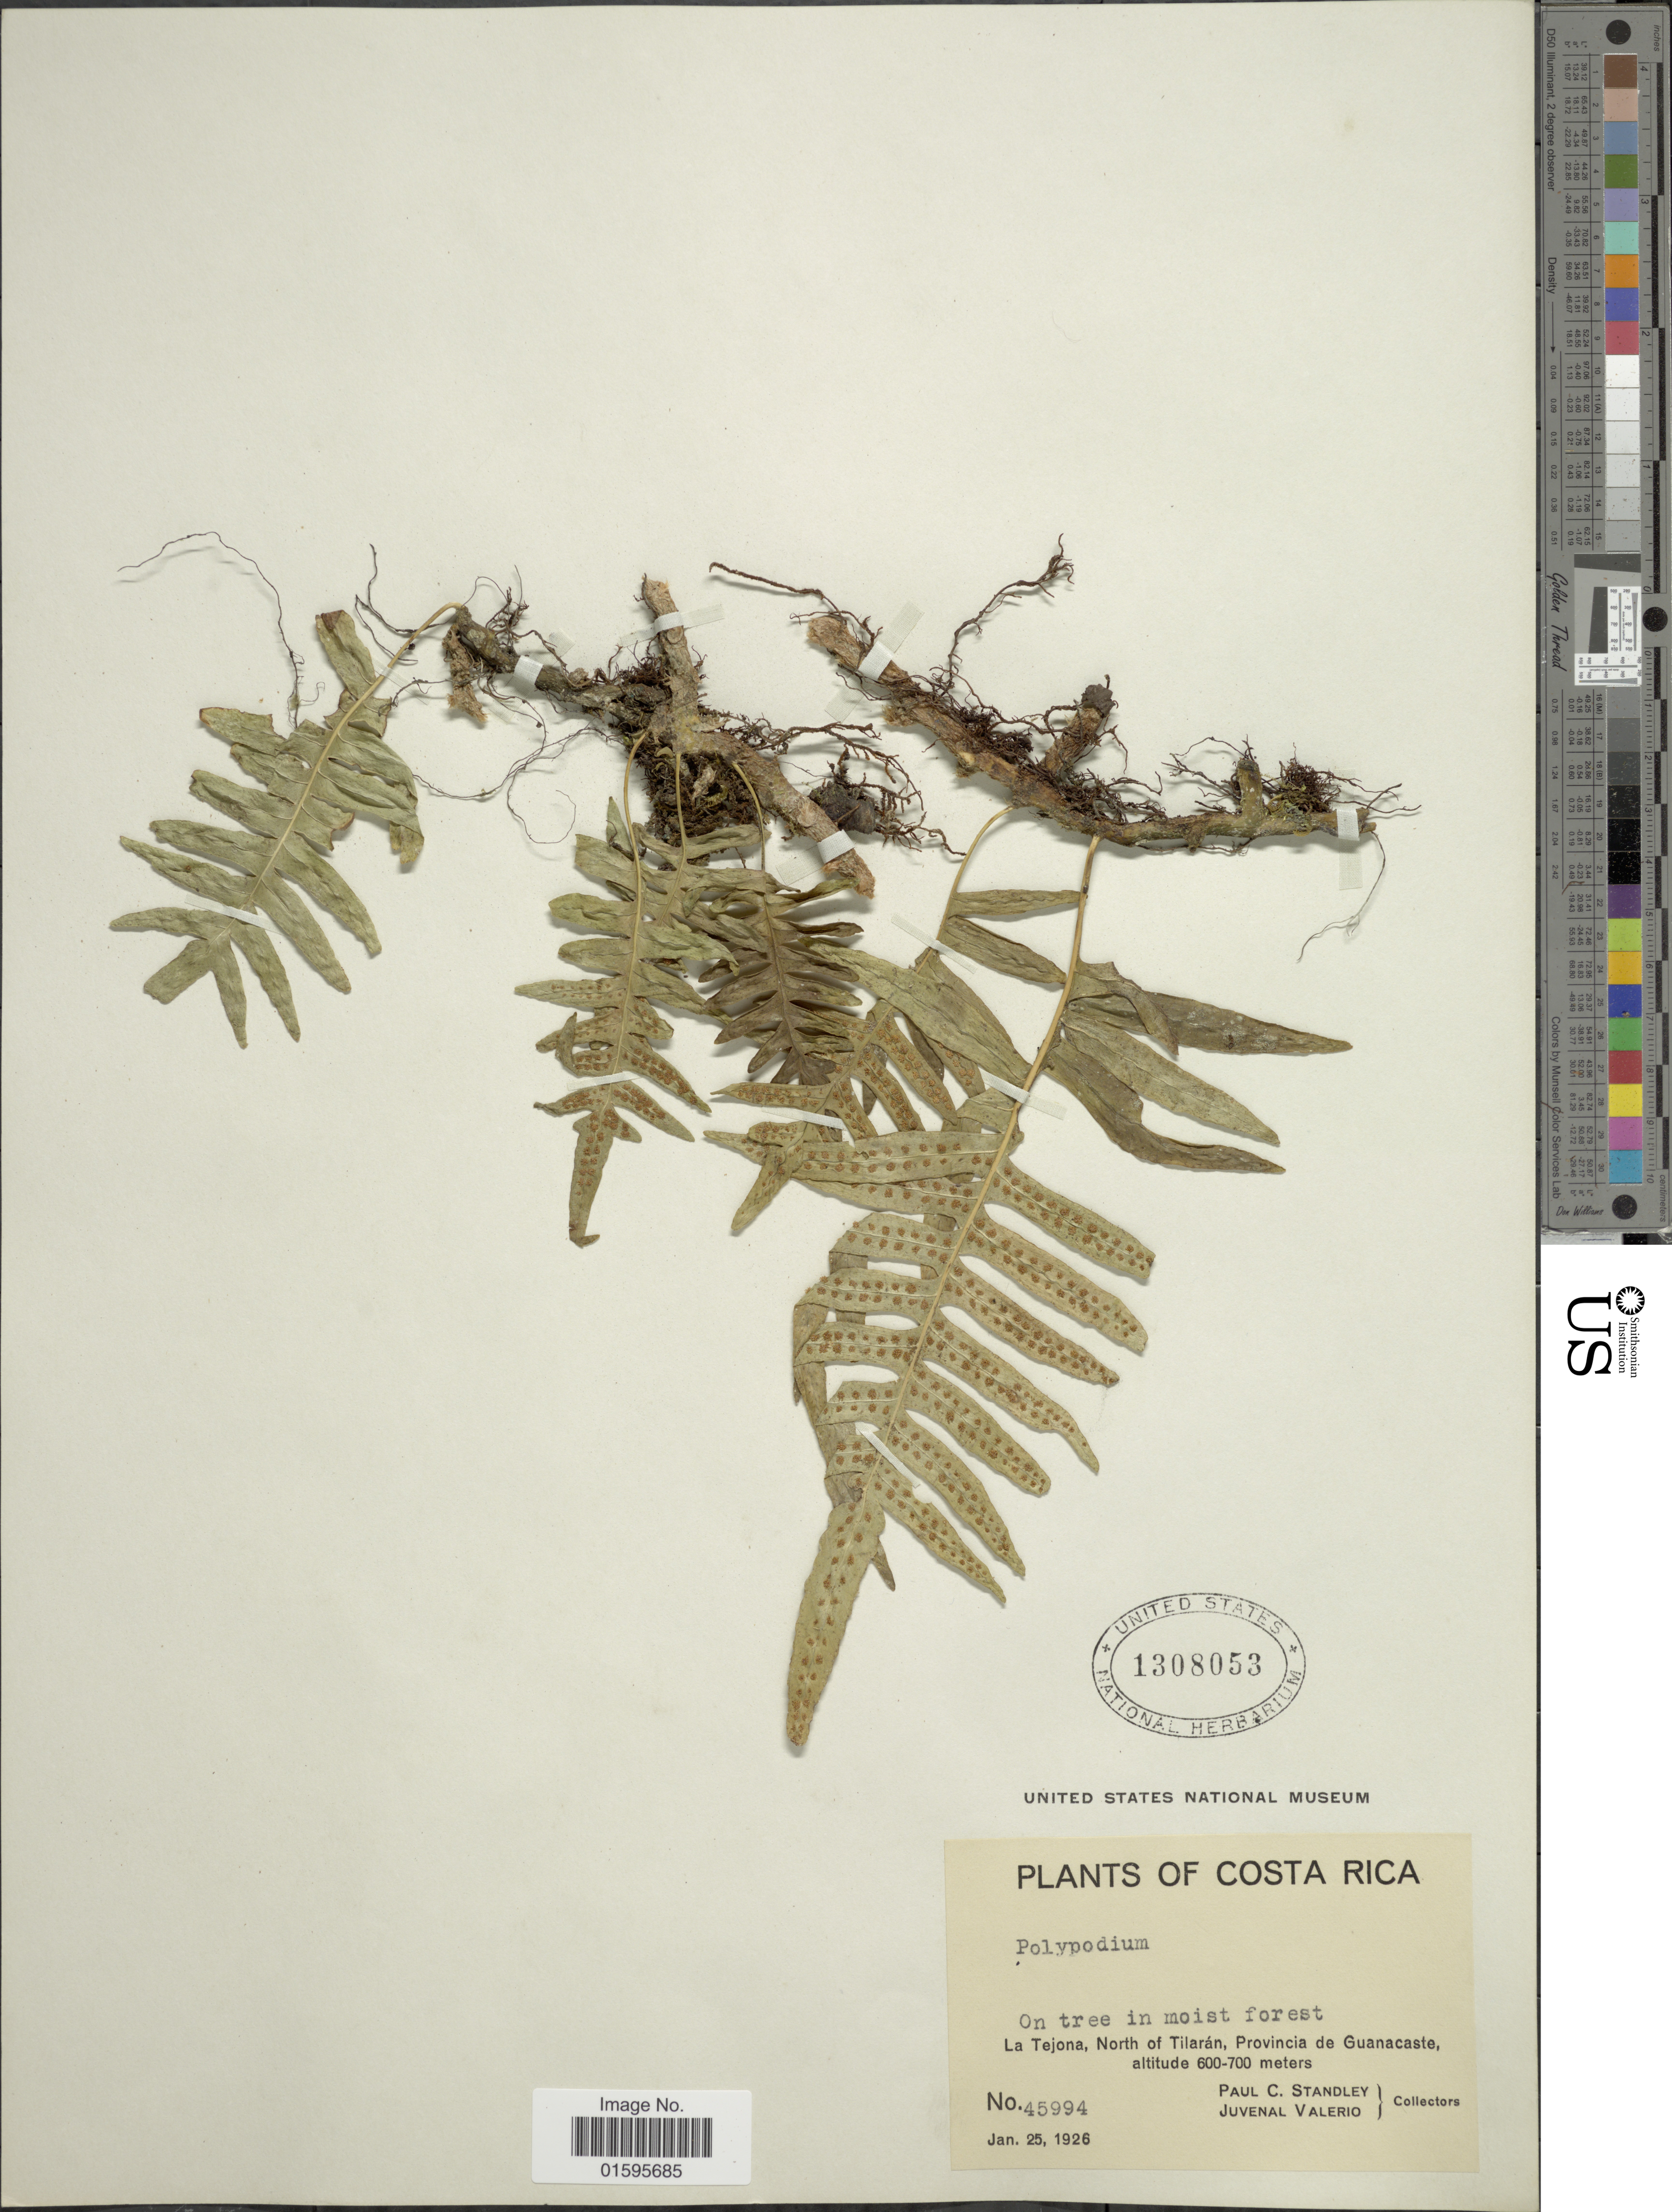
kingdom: Plantae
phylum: Tracheophyta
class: Polypodiopsida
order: Polypodiales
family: Polypodiaceae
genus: Polypodium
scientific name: Polypodium rhodopleuron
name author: Kunze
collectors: P. C. Standley & J. Valerio R.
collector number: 45994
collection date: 1926-01-25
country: Costa Rica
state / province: Guanacaste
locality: La Tejona, North of Tilaran, Provincia de Guanacaste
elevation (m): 600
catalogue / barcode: US 1308053